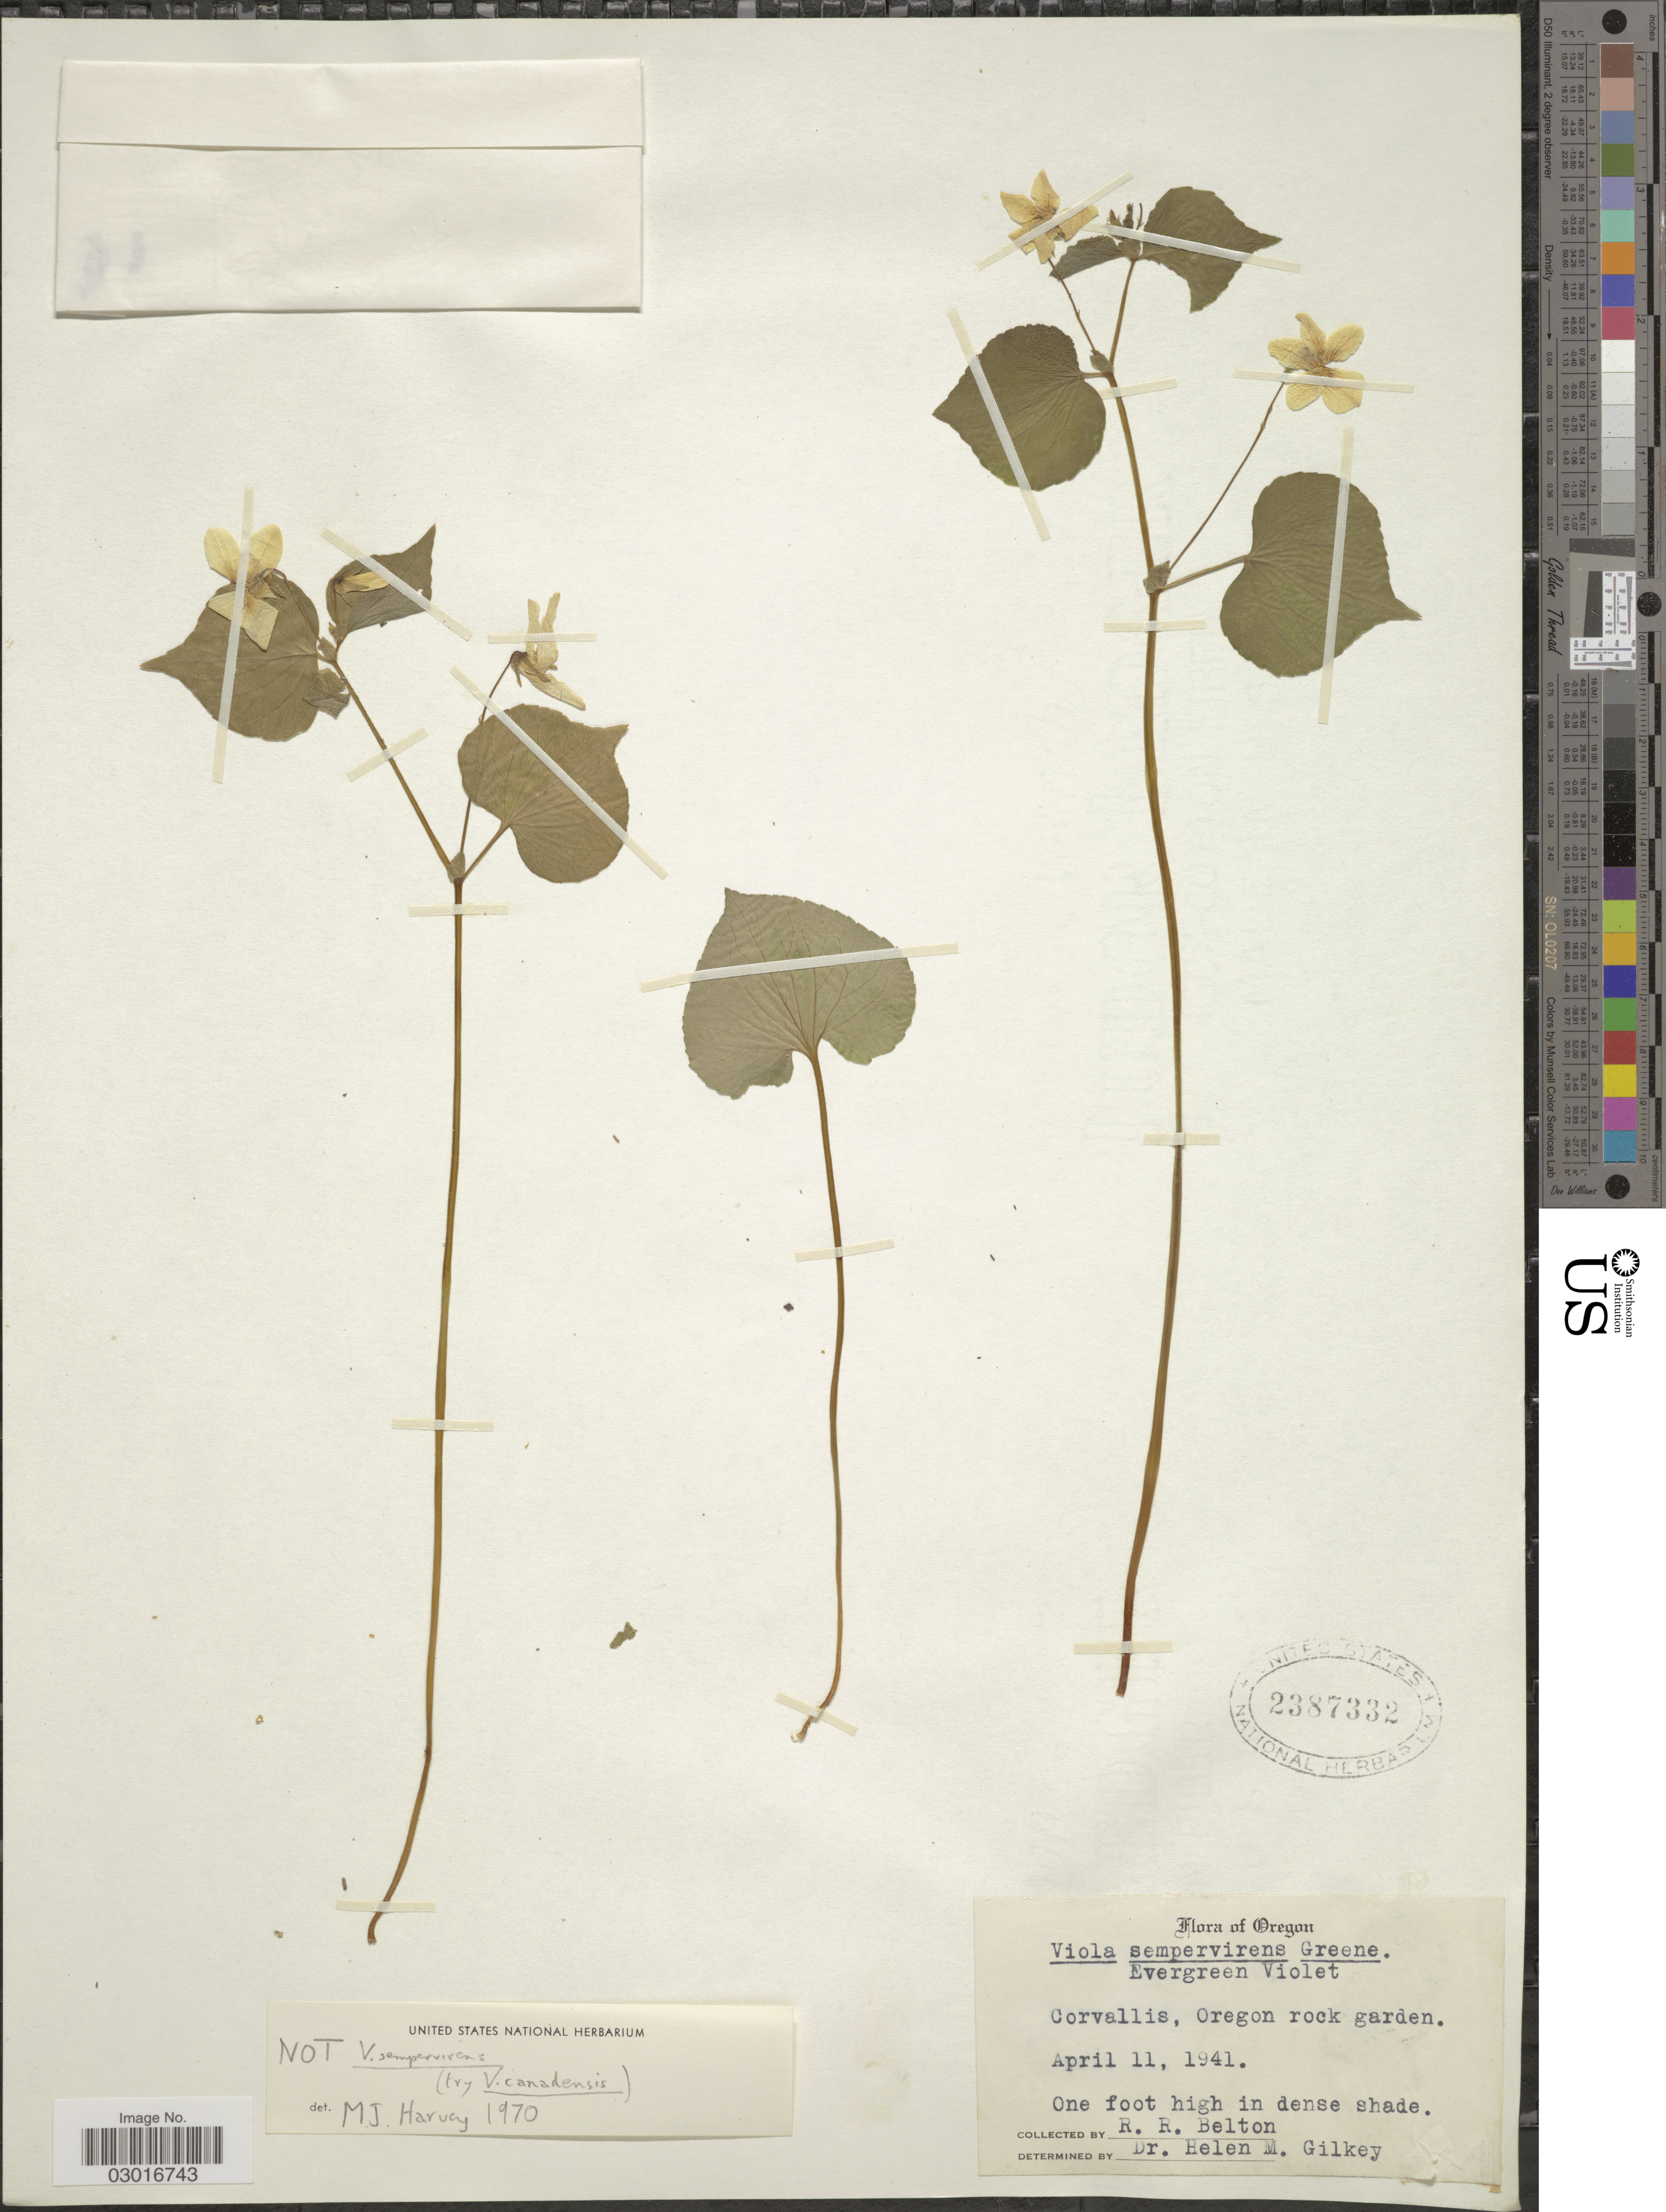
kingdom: Plantae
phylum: Tracheophyta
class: Magnoliopsida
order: Malpighiales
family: Violaceae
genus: Viola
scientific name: Viola sempervirens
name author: Greene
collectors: R. Belton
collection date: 1941-04-11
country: United States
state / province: Oregon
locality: Corvallis, Oregon rock garden.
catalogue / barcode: US 2387332